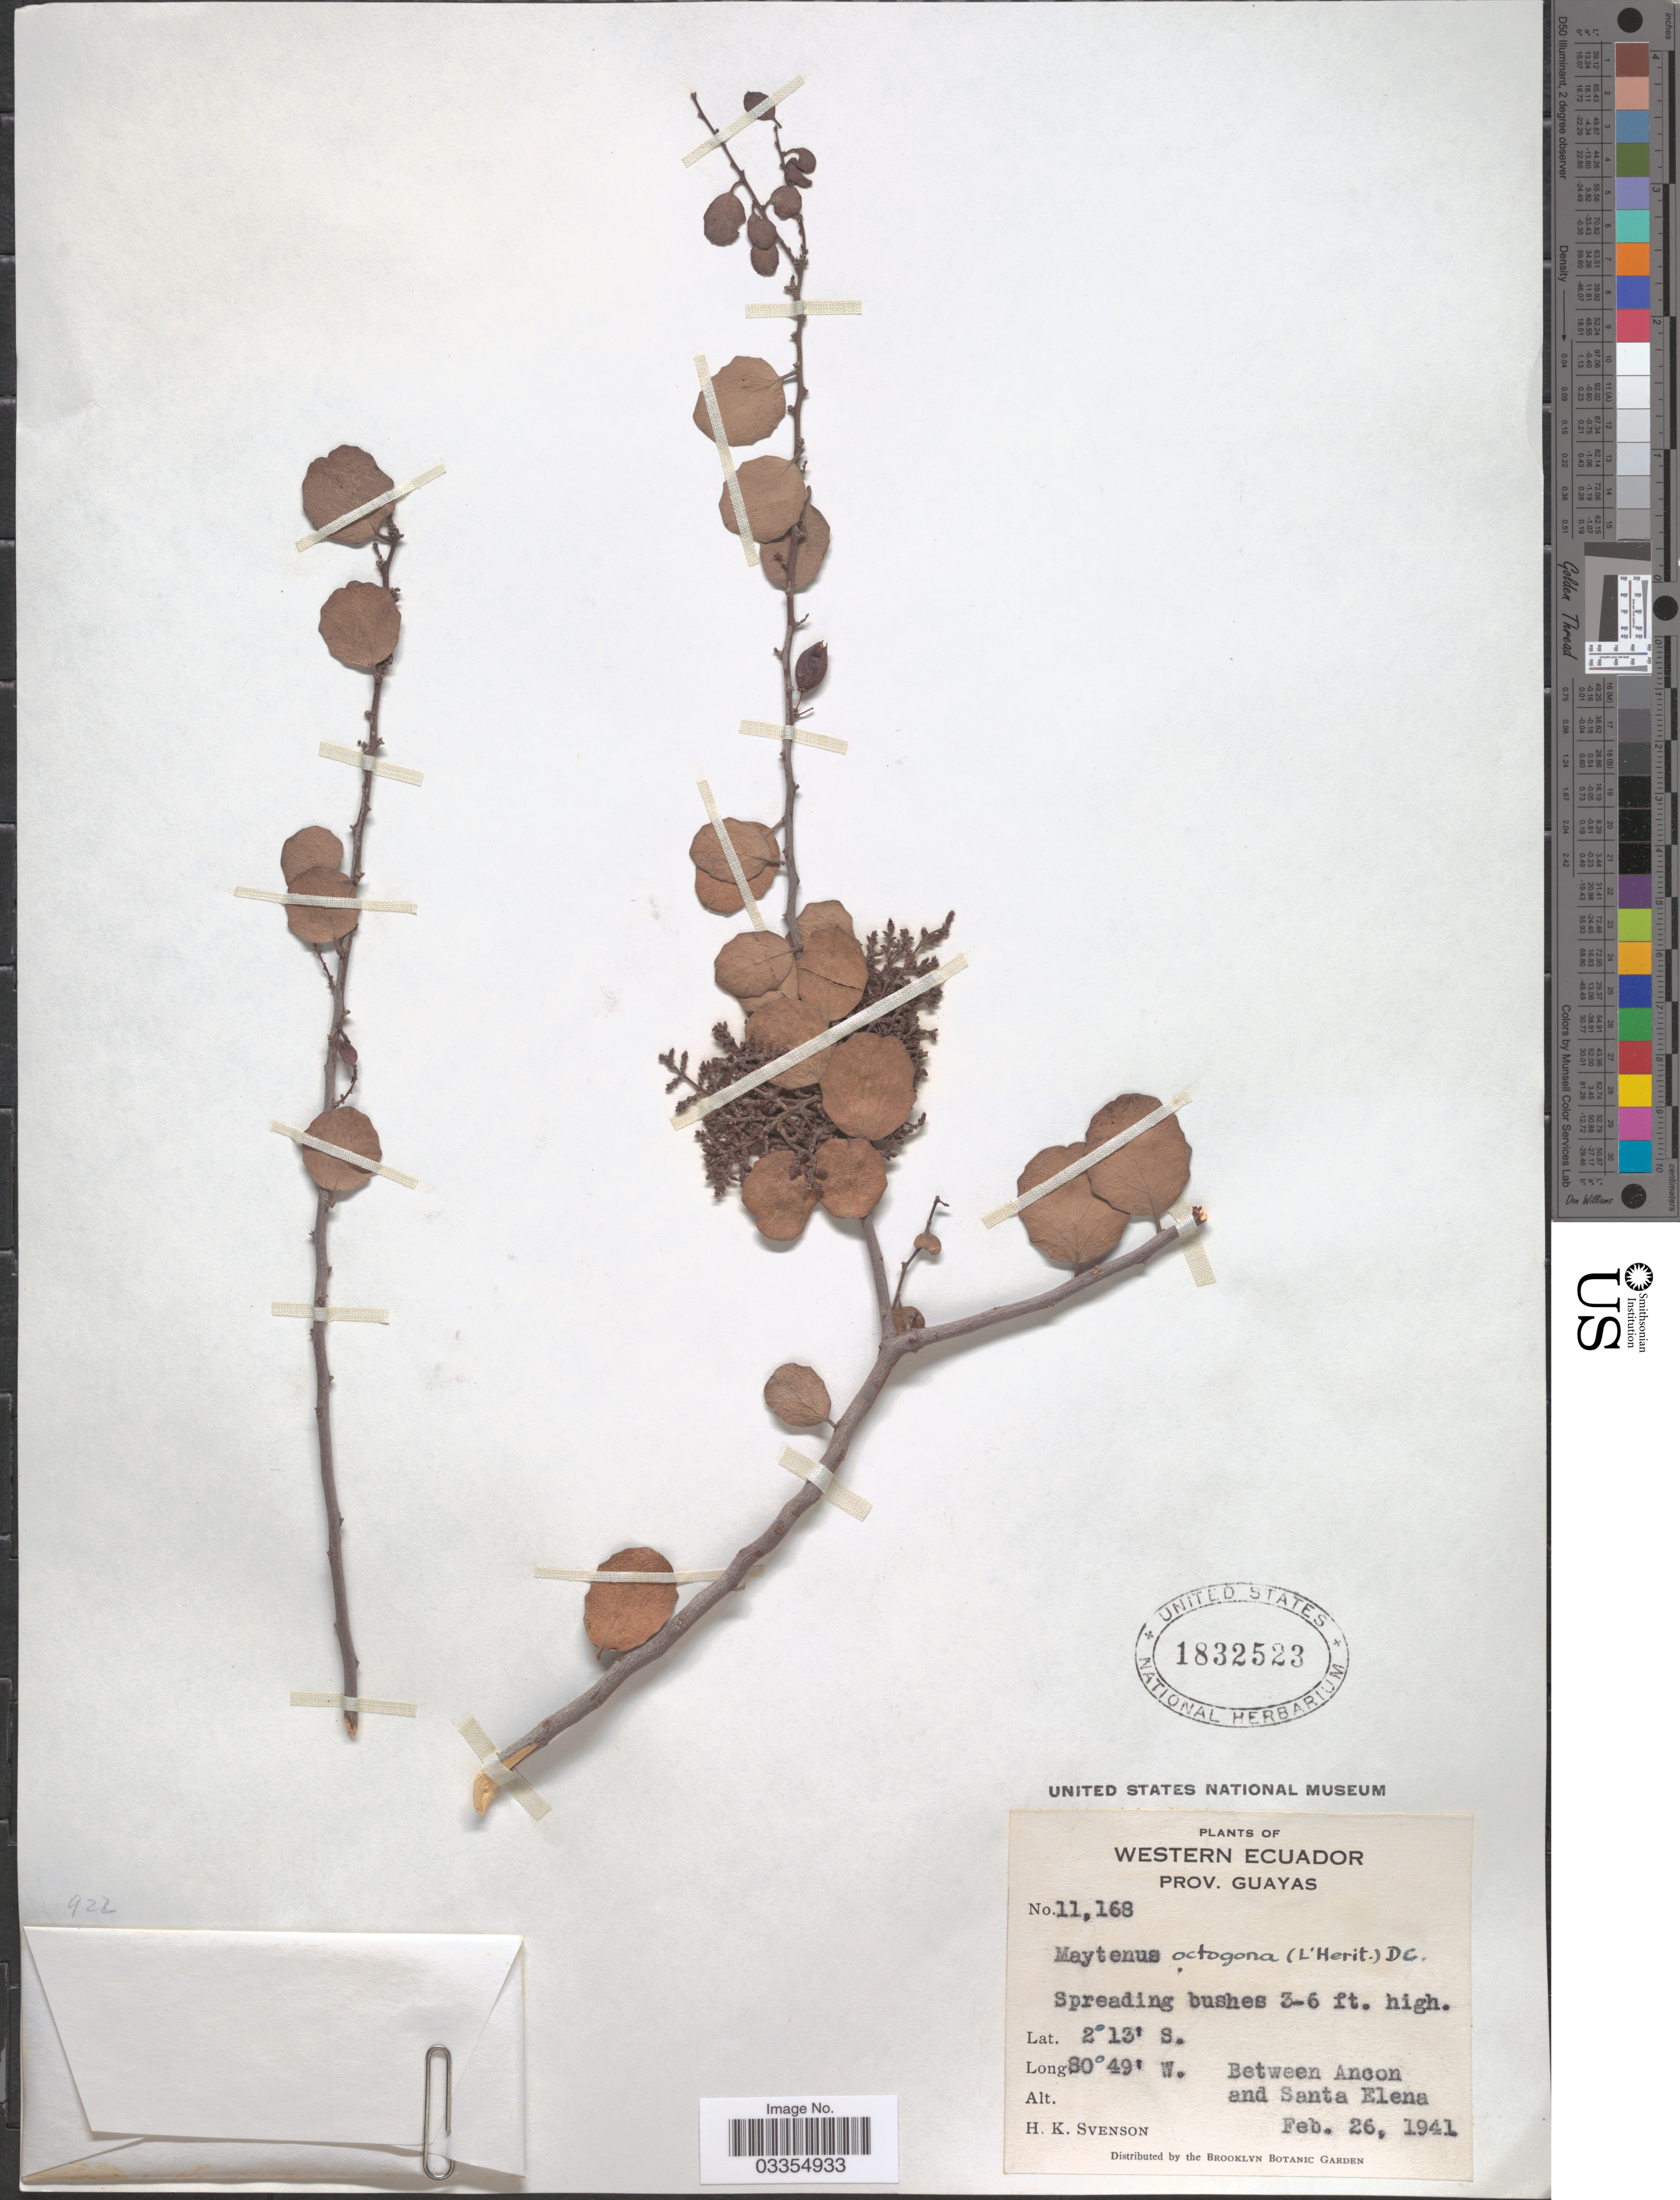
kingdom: Plantae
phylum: Tracheophyta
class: Magnoliopsida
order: Celastrales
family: Celastraceae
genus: Tricerma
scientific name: Tricerma orbiculare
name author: (Humb. & Bonpl. ex Schult.) Lundell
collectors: H. K. Svenson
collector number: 11168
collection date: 1941-02-26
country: Ecuador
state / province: Guayas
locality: Western Ecuador. Between Ancon and Santa Elena.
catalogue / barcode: US 1832523